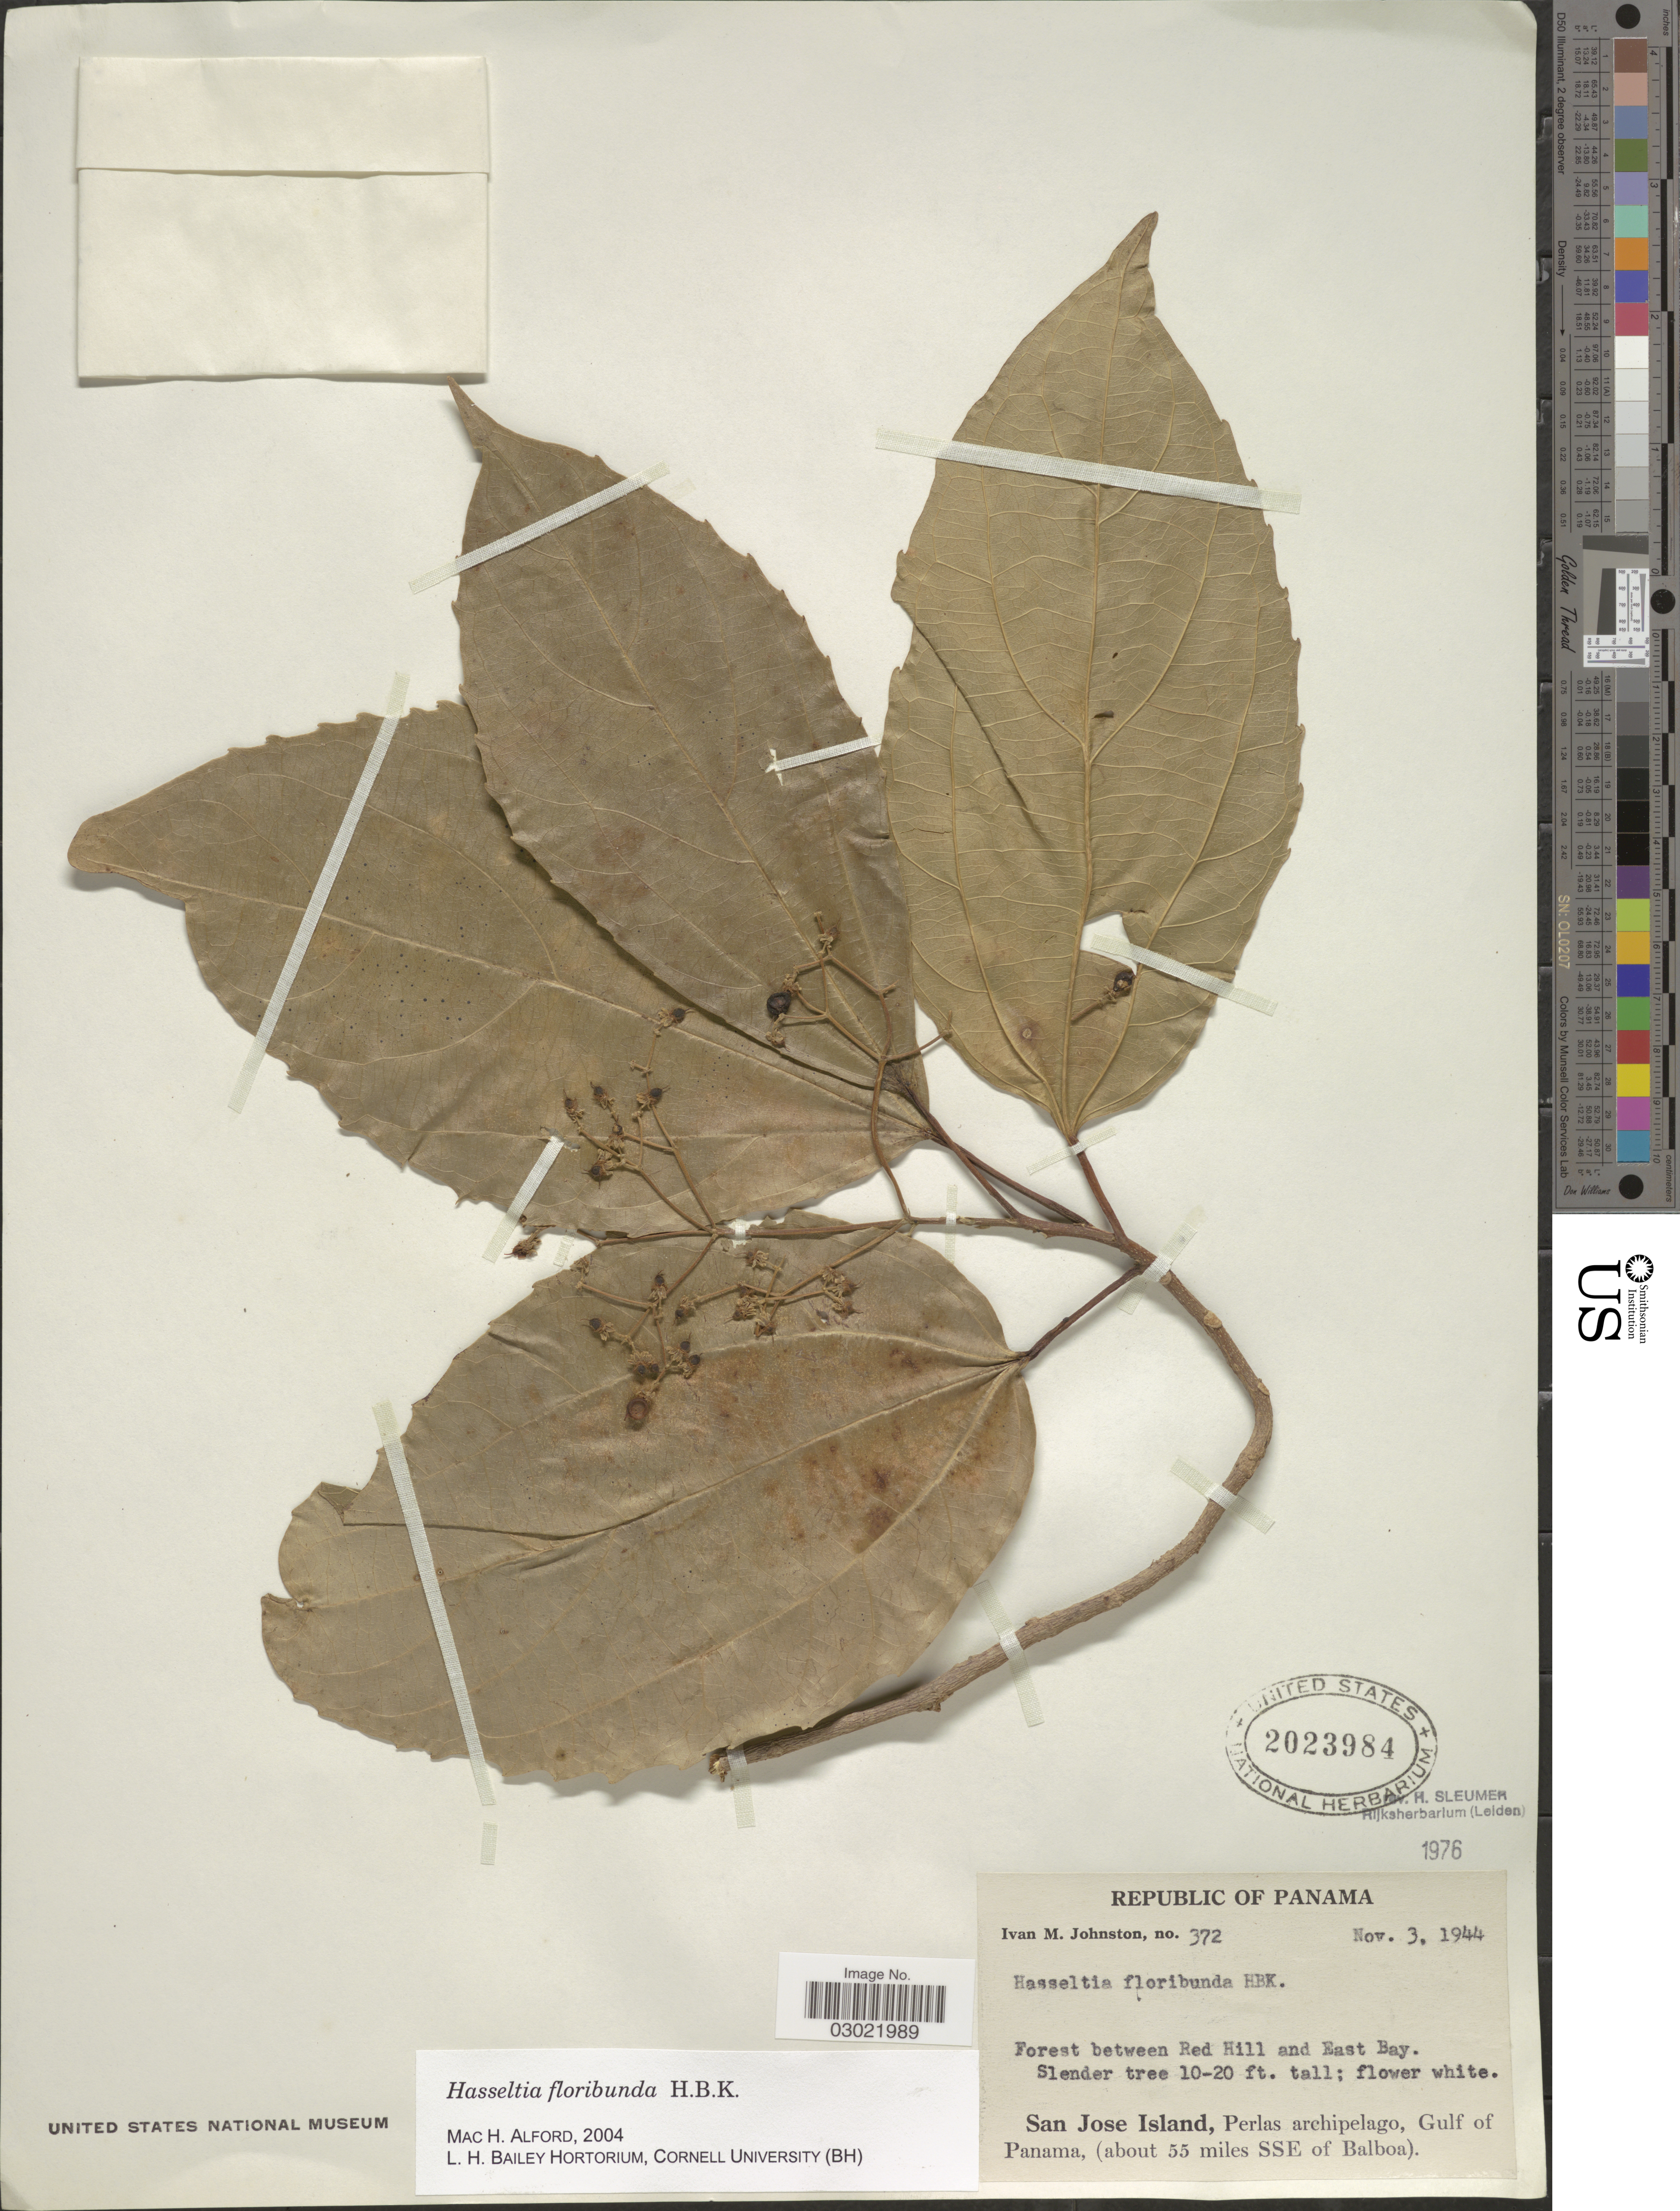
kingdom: Plantae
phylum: Tracheophyta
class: Magnoliopsida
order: Malpighiales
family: Salicaceae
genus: Hasseltia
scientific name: Hasseltia floribunda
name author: Kunth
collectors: I.M. Johnston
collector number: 372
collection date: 1944-11-03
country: Panama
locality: Forest between Red Hill and East Bay. San Jose Island, Perlas archipelago, Gulf of Panama, (about 55 miles SSE of Balboa).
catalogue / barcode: US 2023984